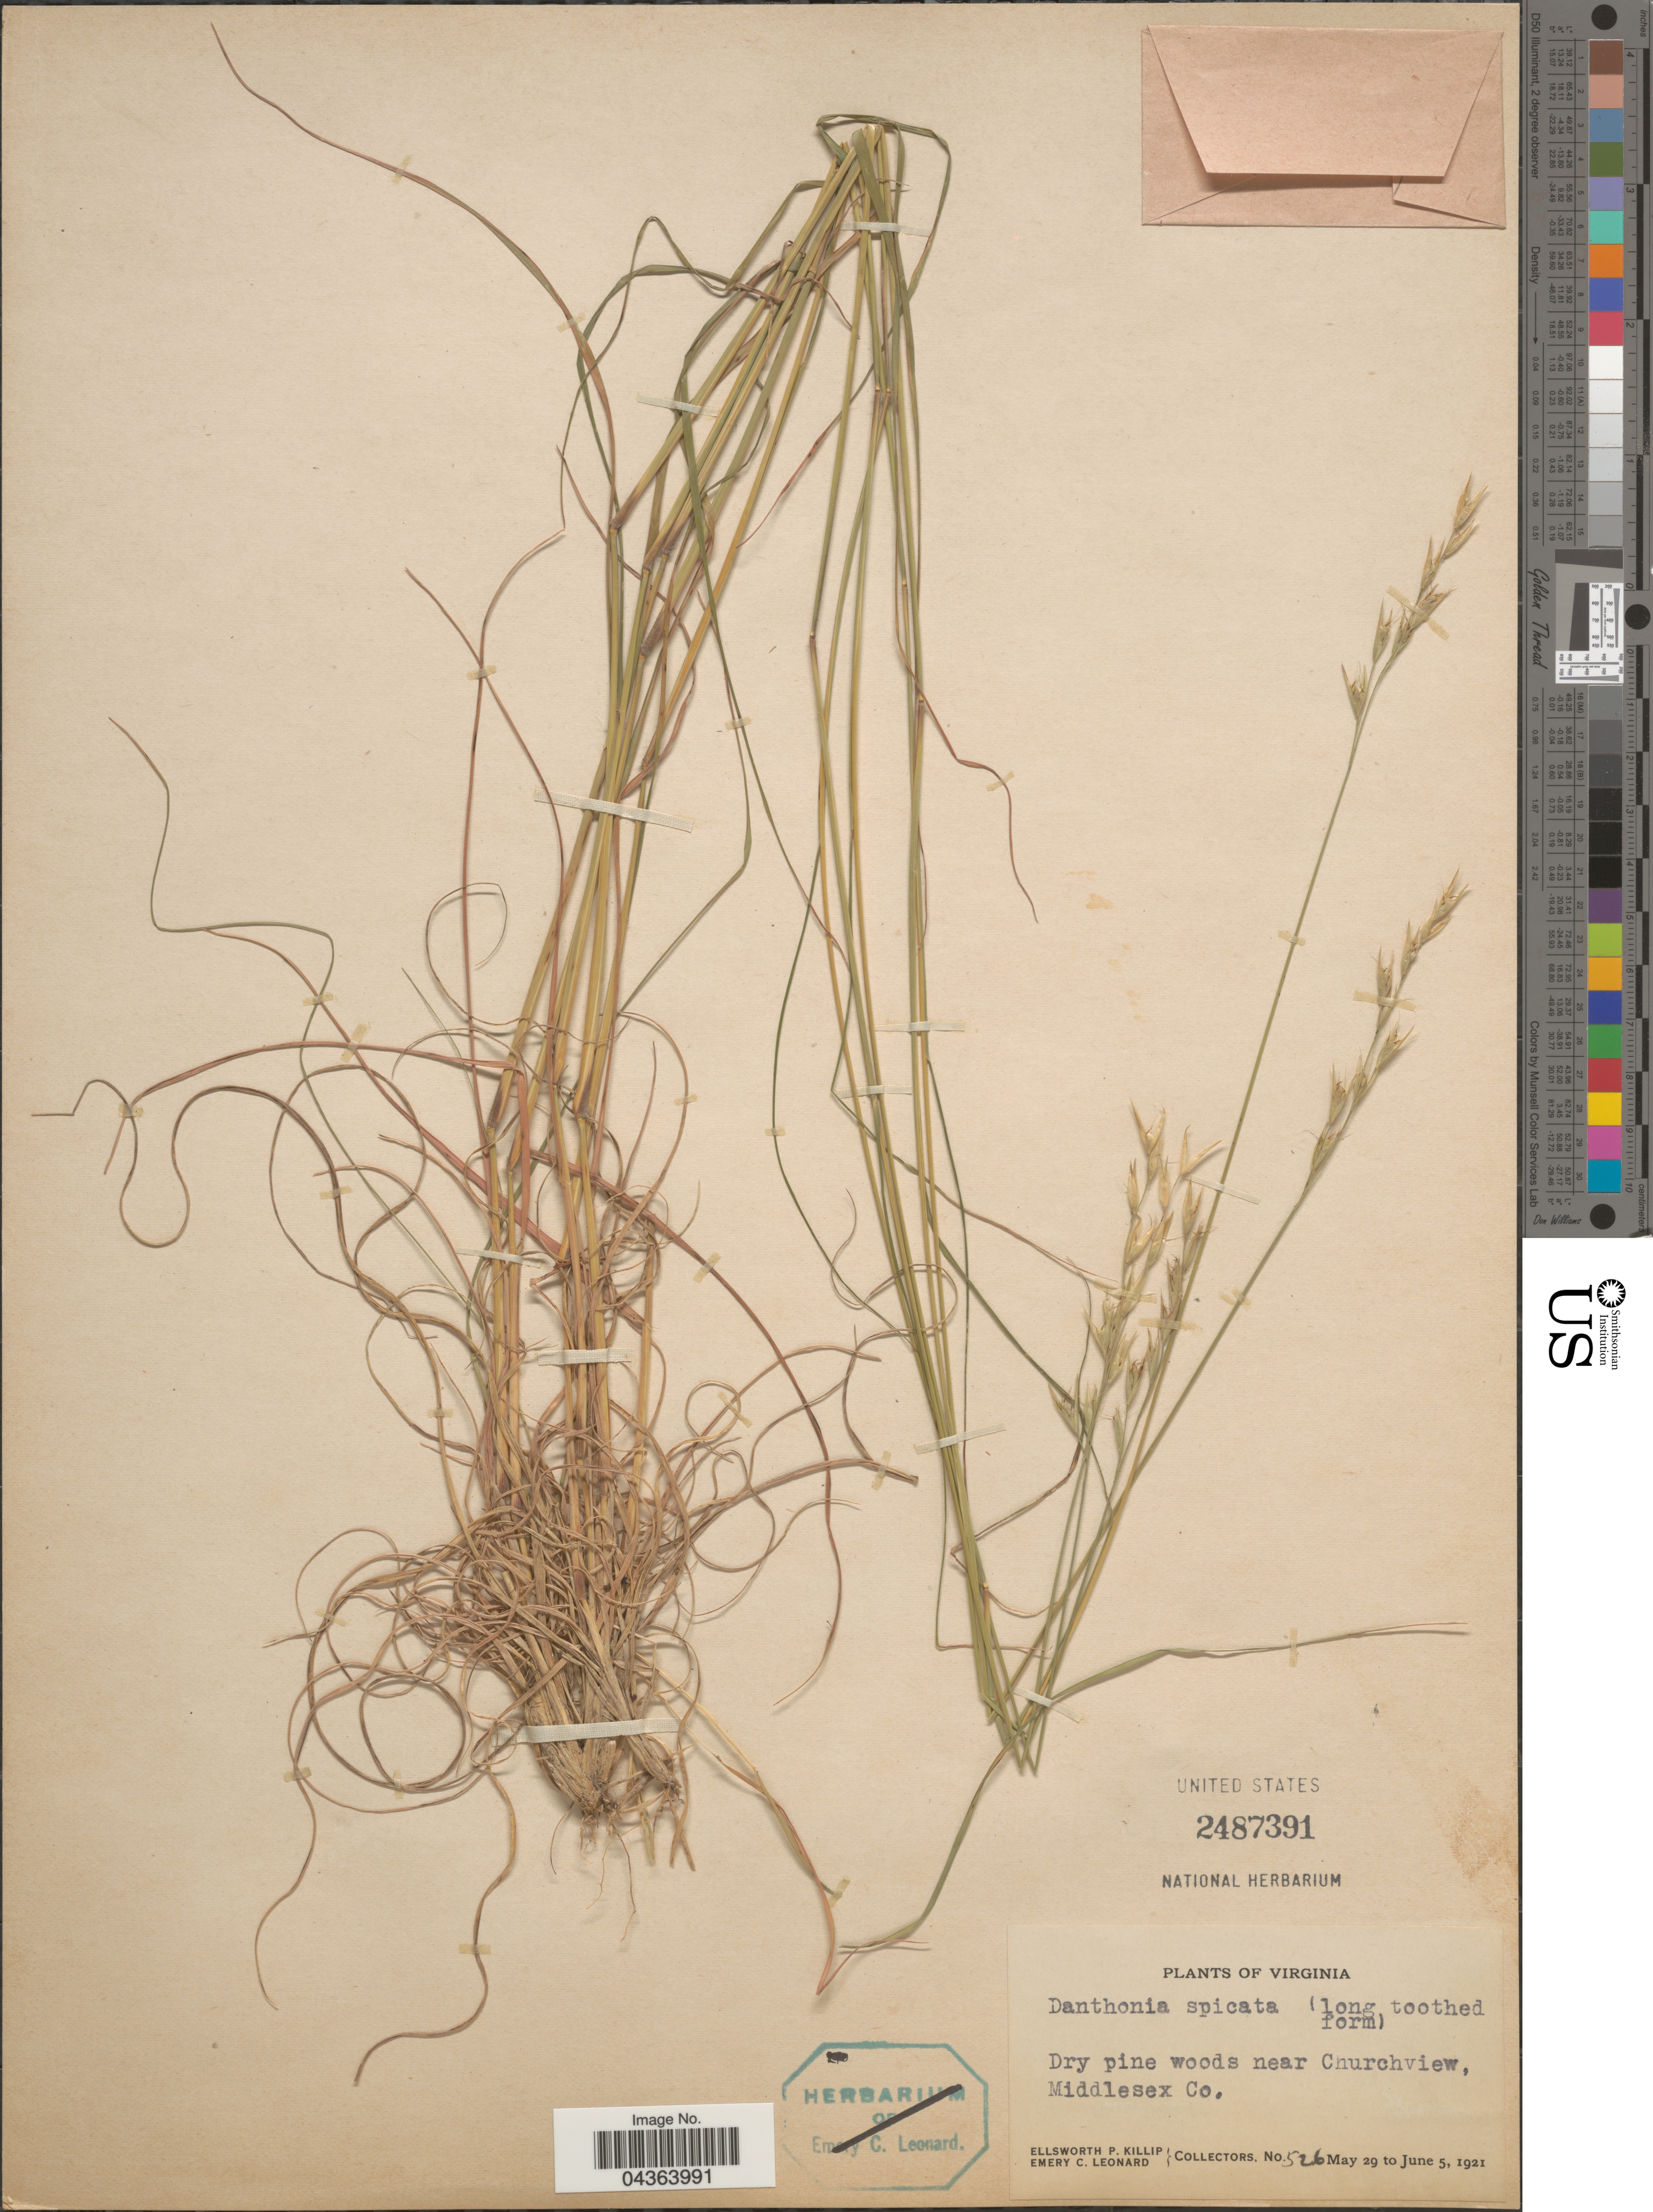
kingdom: Plantae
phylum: Tracheophyta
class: Liliopsida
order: Poales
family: Poaceae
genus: Danthonia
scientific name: Danthonia spicata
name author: (L.) P. Beauv. ex Roem. & Schult.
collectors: E. P. Killip & E. C. Leonard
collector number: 526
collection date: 1921-05-29/1921-06-05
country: United States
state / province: Virginia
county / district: Middlesex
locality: Dry pine woods near Churchview, Middlesex Co.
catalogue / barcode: US 2487391